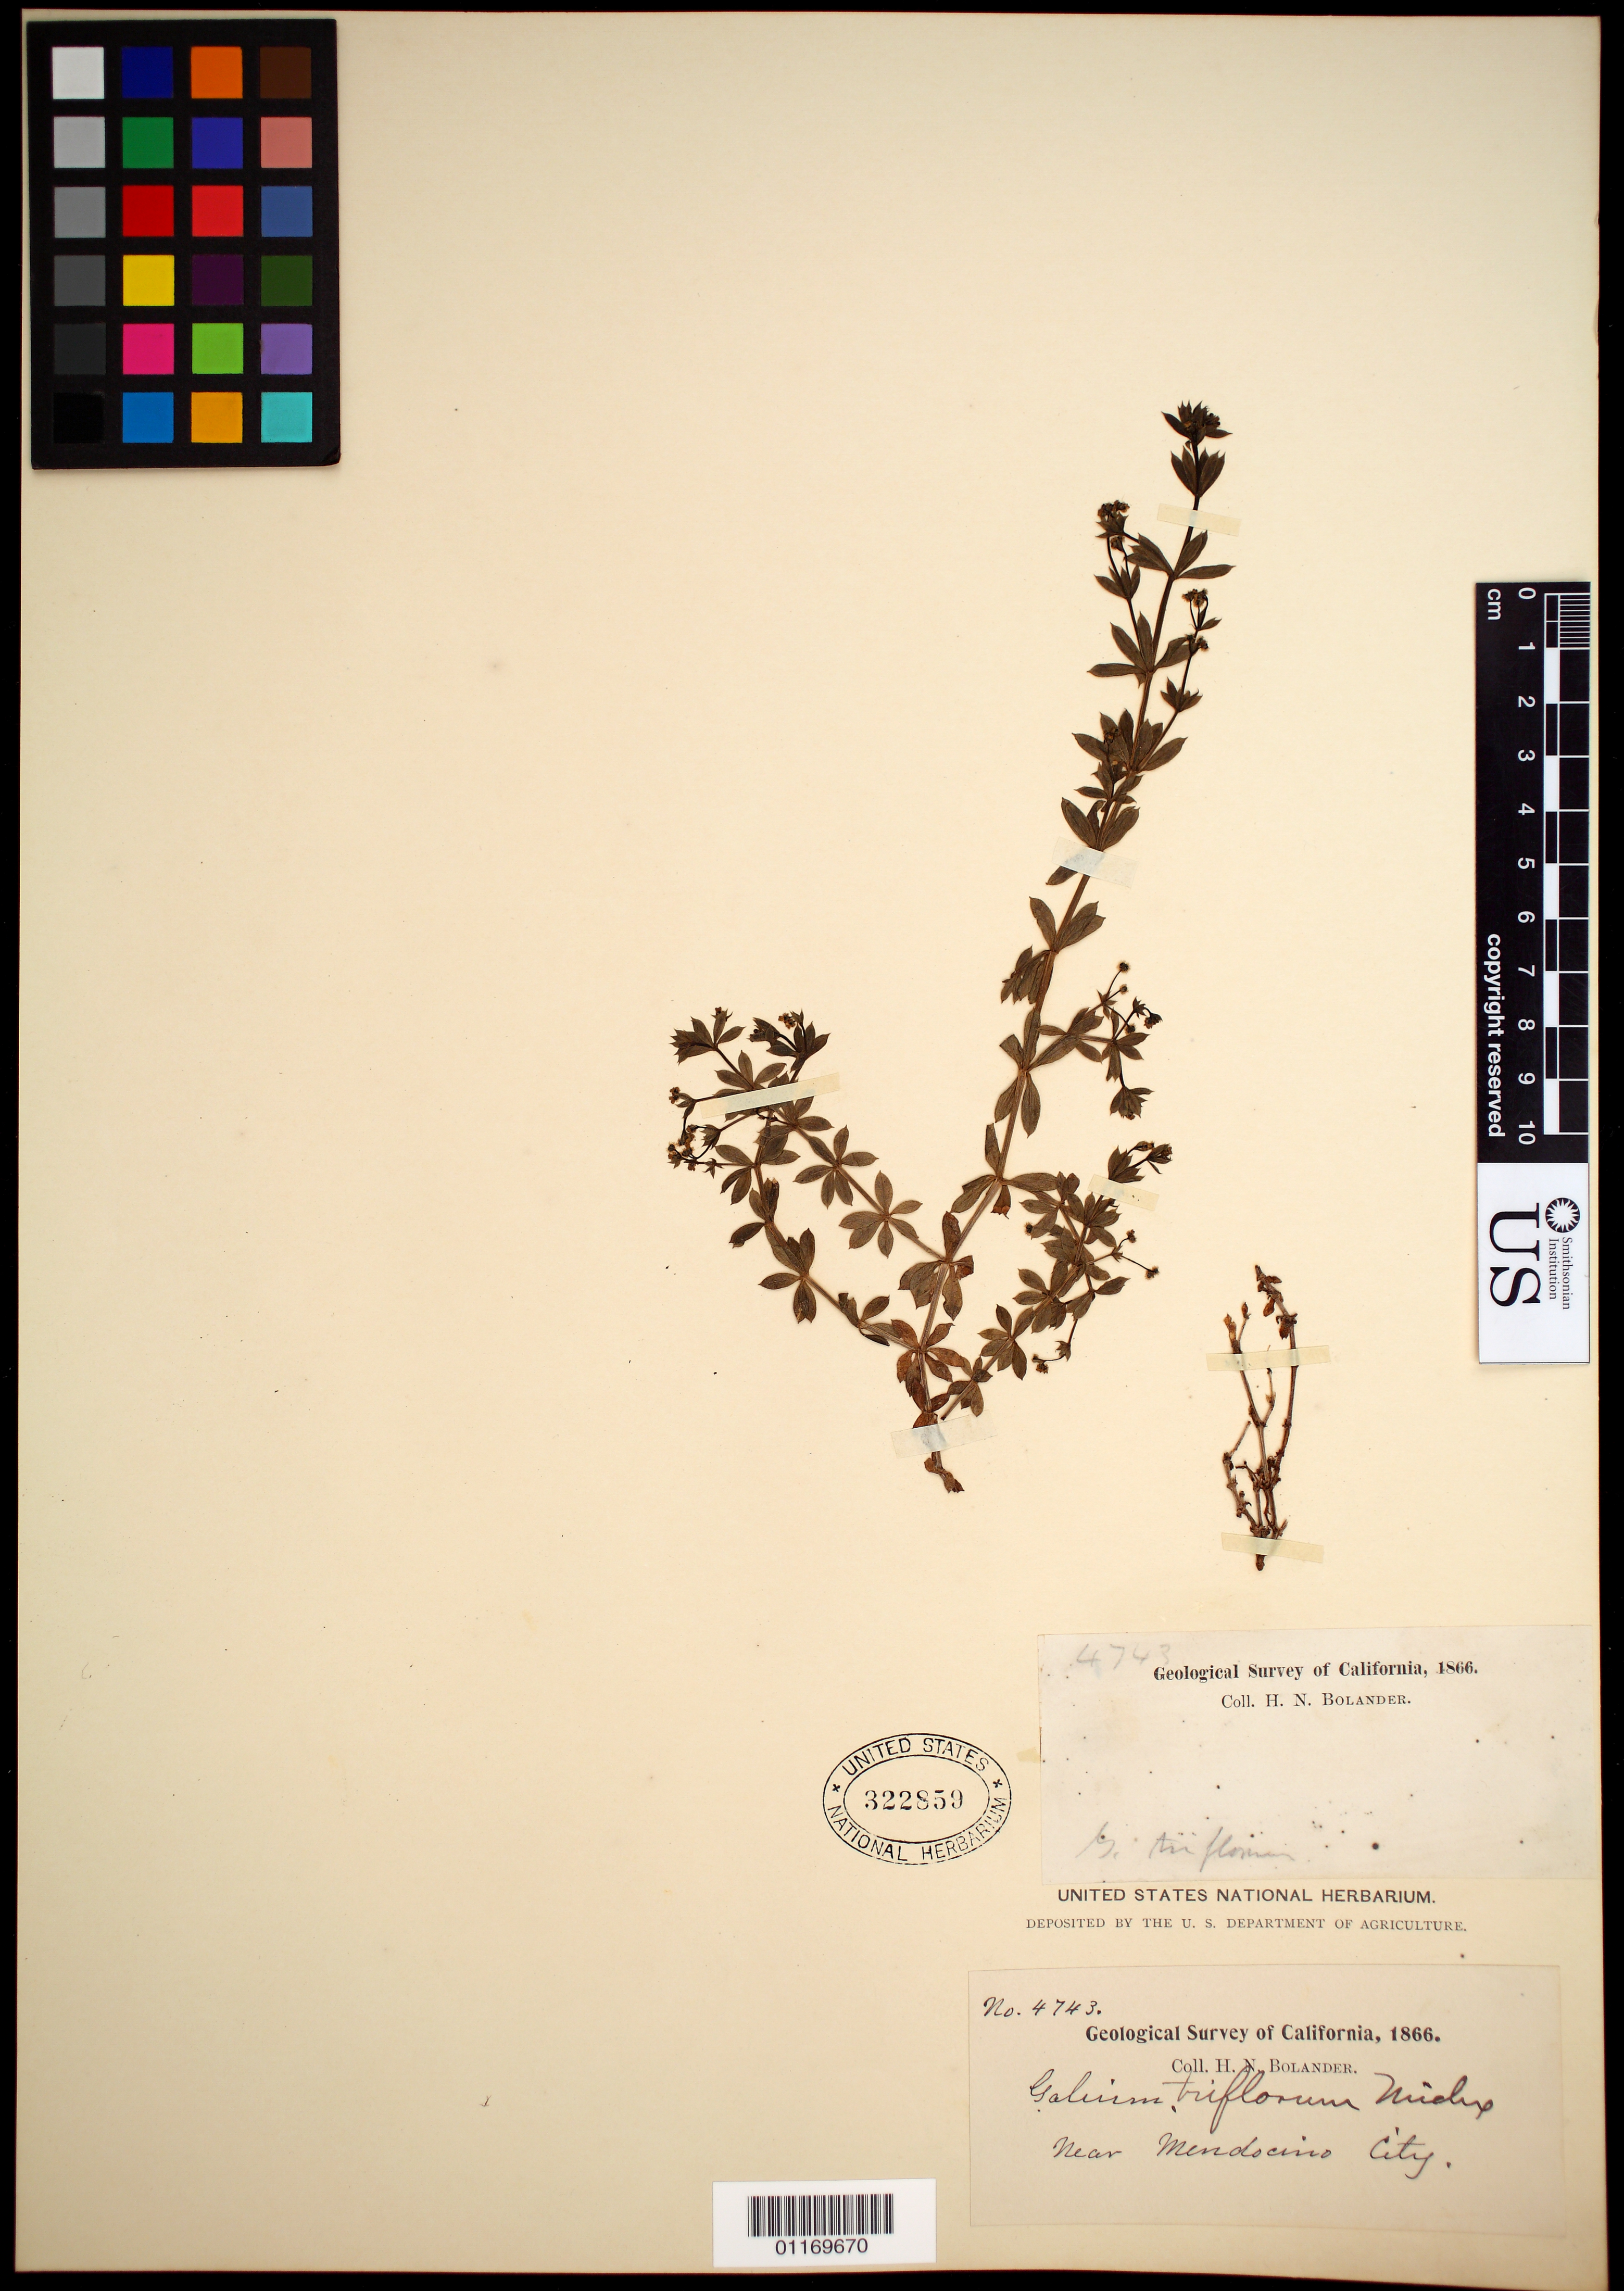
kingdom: Plantae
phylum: Tracheophyta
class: Magnoliopsida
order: Gentianales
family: Rubiaceae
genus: Galium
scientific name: Galium triflorum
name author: Michx.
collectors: H. Bolander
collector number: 4743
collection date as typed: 1866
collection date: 1866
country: United States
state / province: California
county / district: Mendocino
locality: near Mendocino City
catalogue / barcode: US 322859